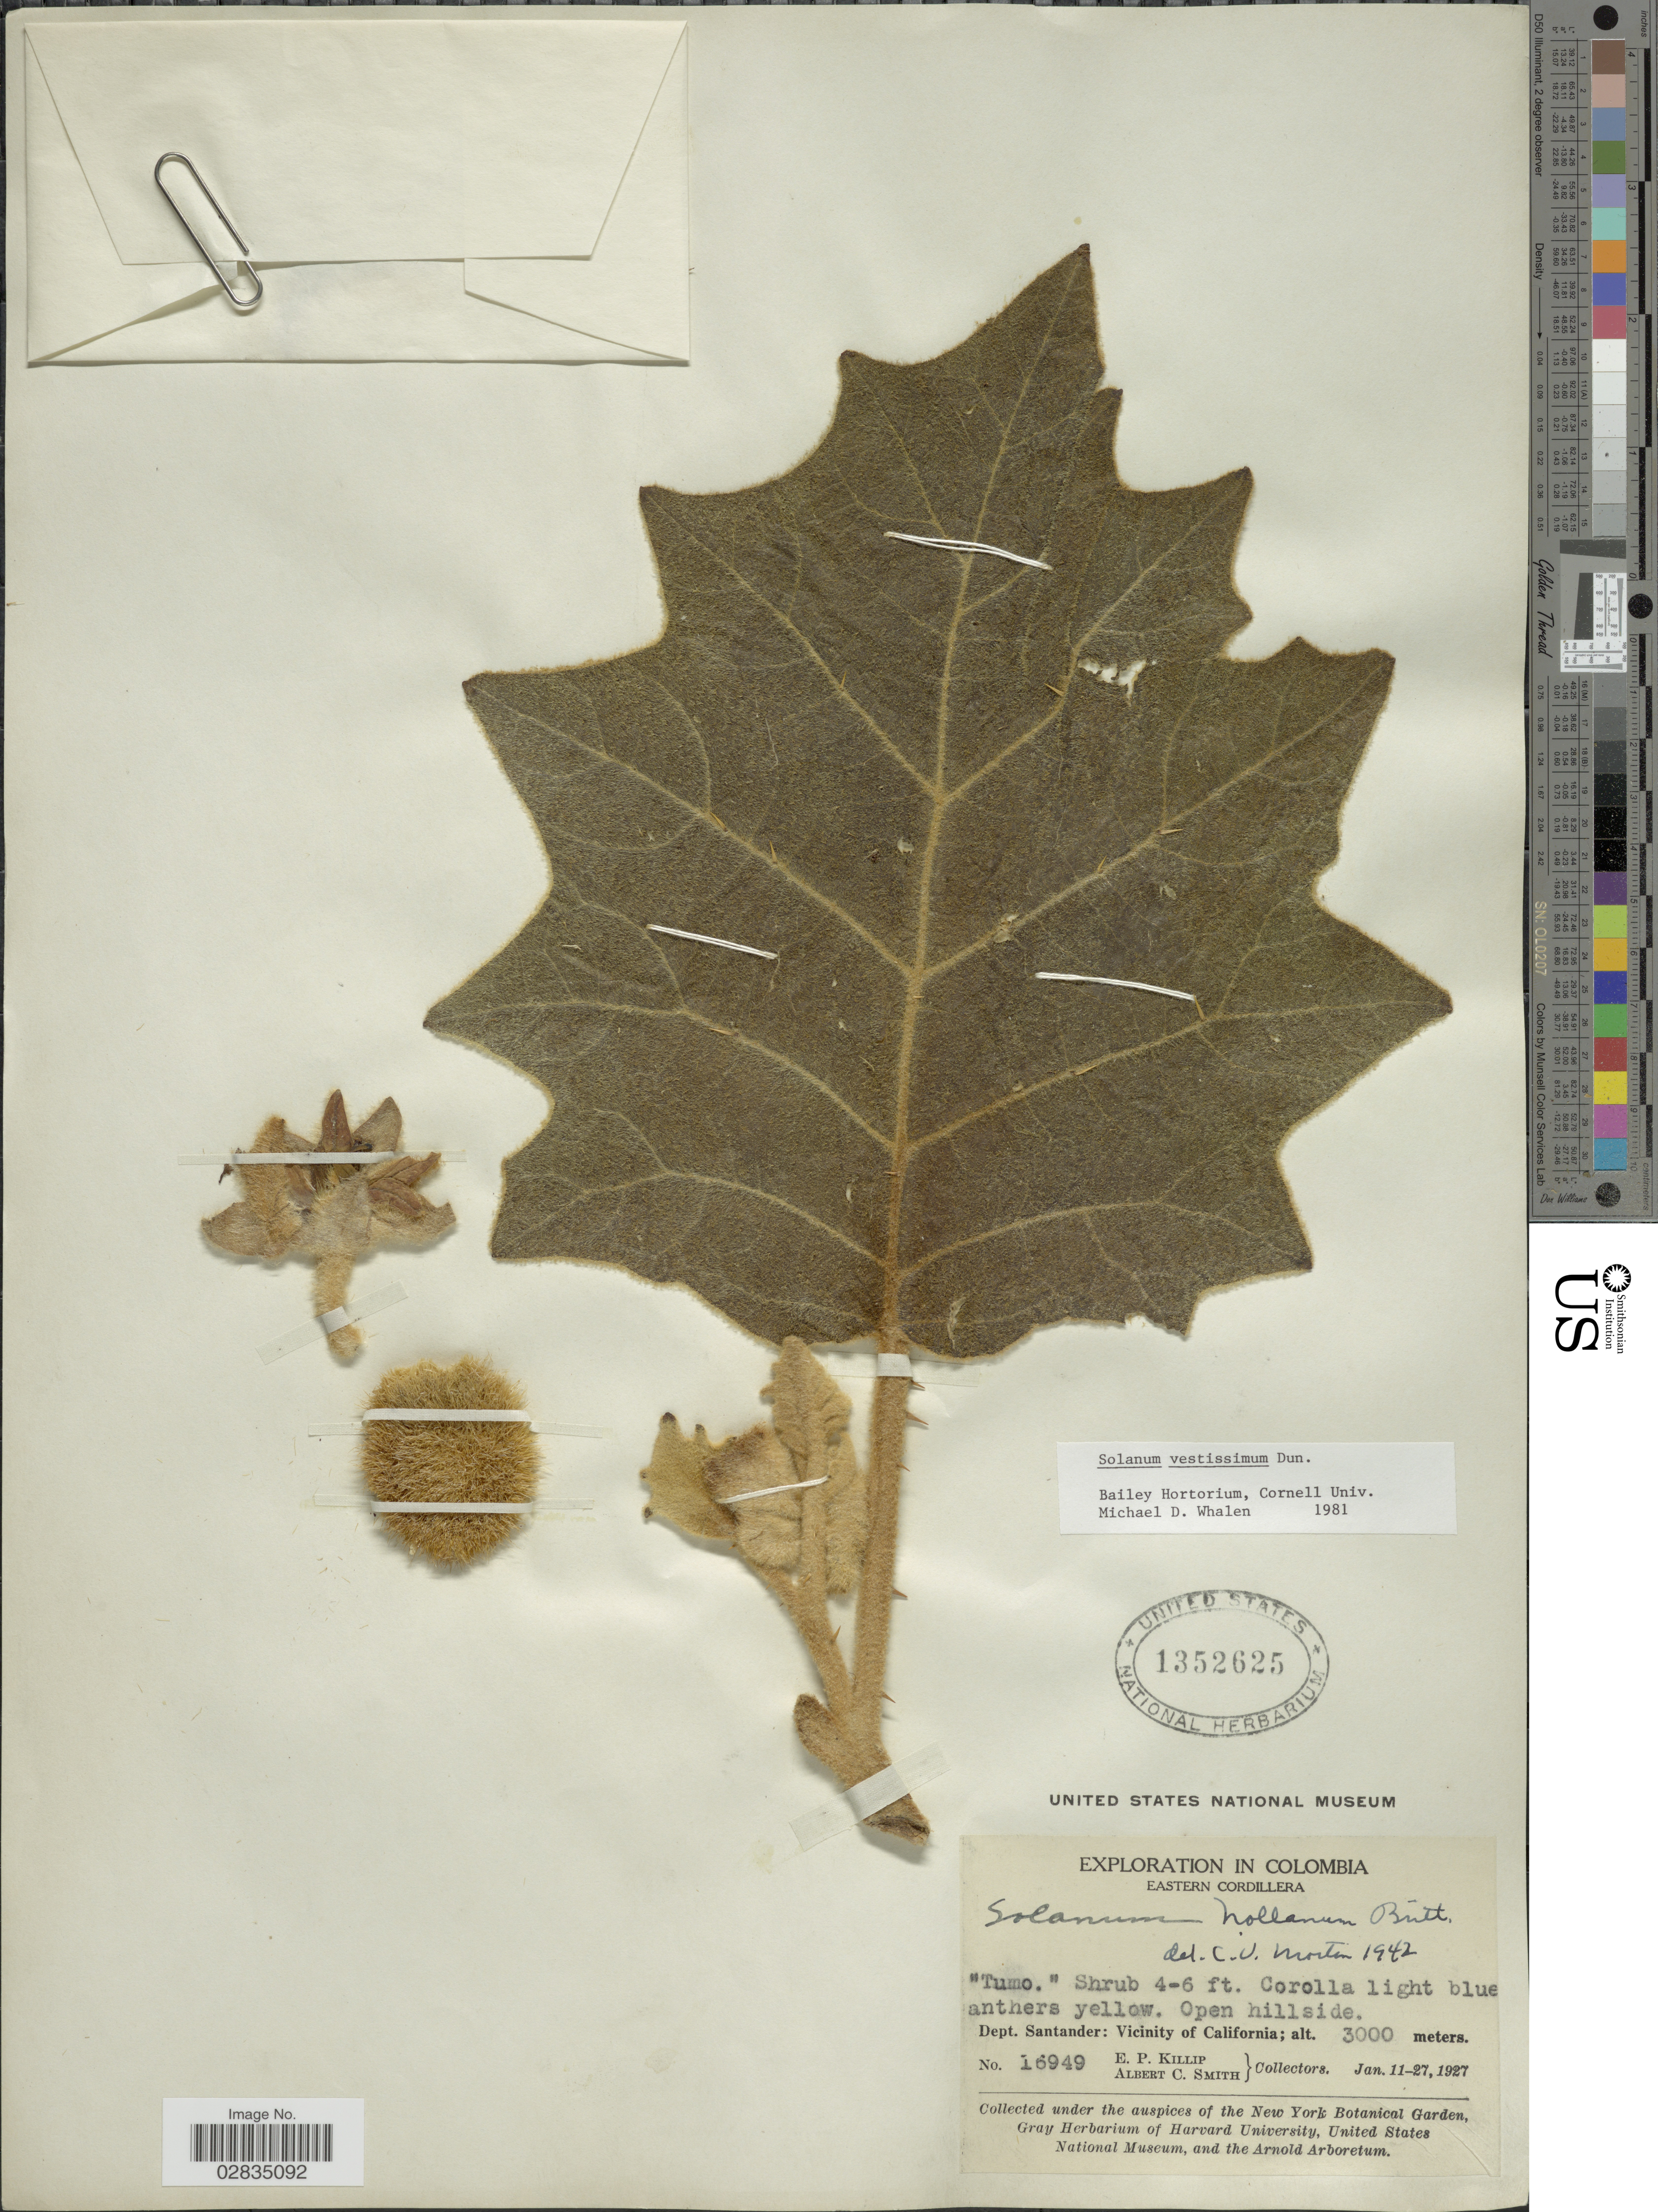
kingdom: Plantae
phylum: Tracheophyta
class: Magnoliopsida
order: Solanales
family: Solanaceae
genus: Solanum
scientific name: Solanum vestissimum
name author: Dunal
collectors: E. P. Killip & A. C. Smith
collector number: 16949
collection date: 1927-01-11/1927-01-27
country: Colombia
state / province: Santander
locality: Eastern Cordillera, Dept. Santander: Vicinity of California.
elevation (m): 3000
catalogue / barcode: US 1352625